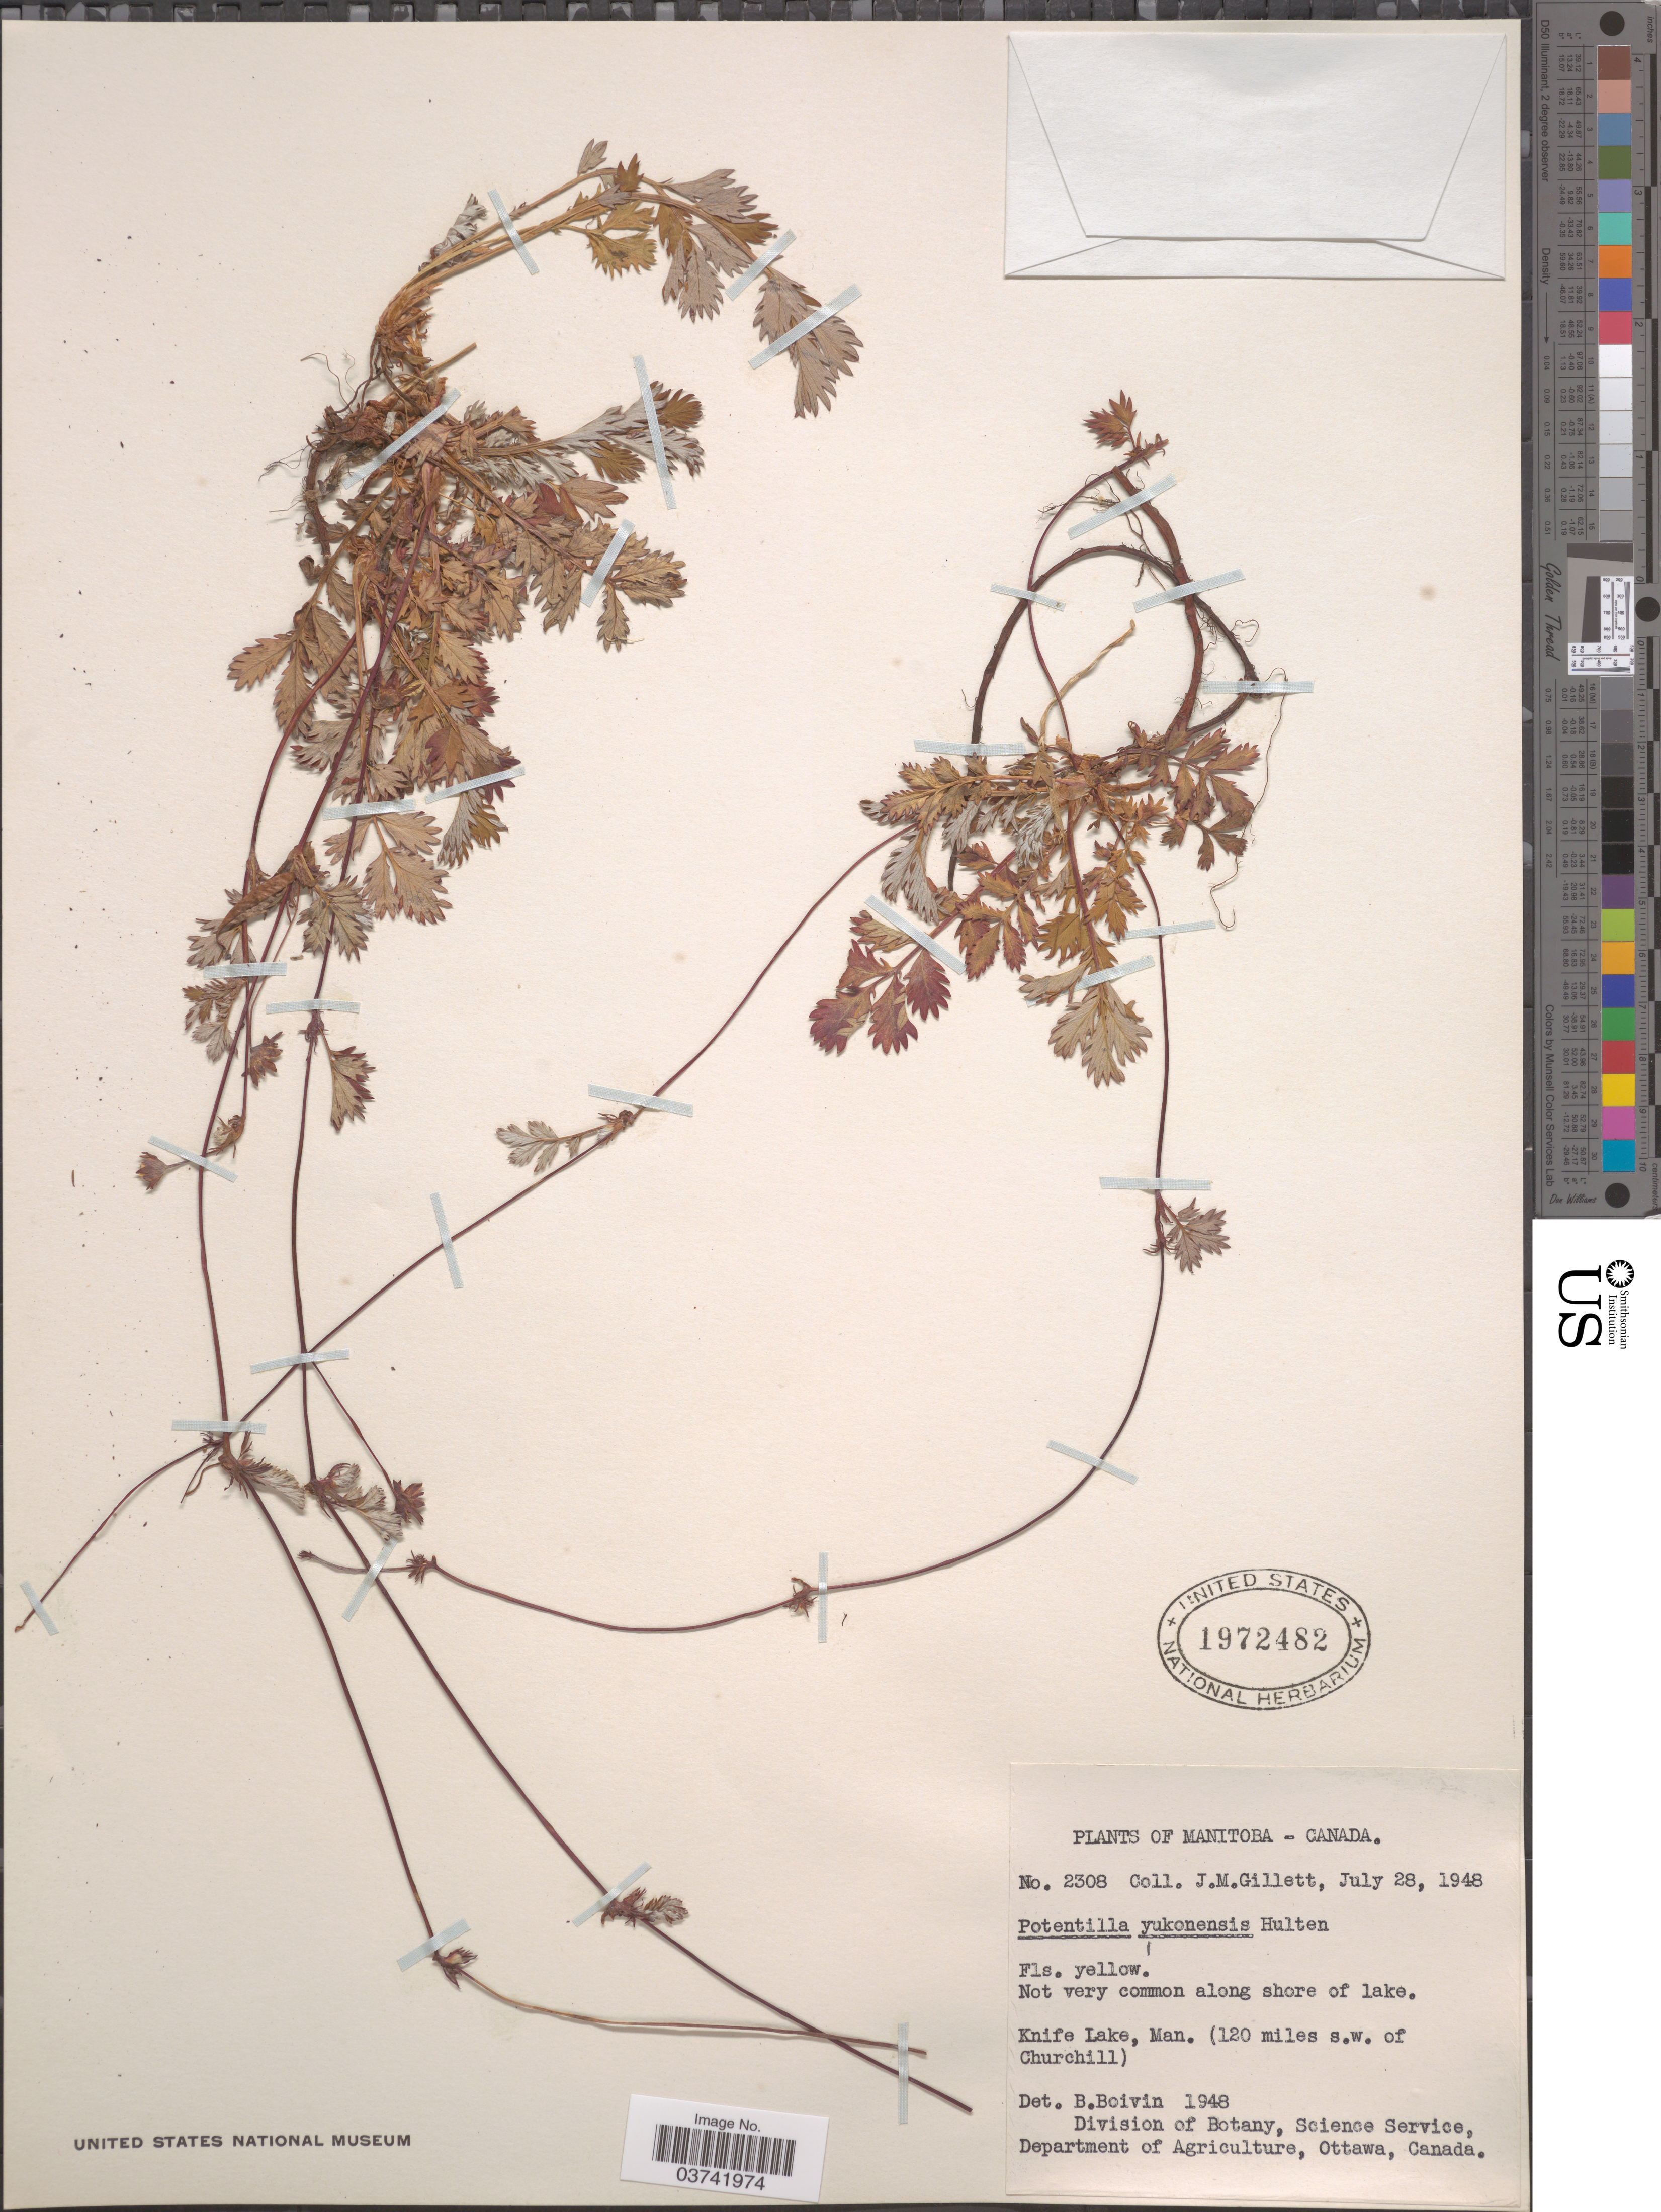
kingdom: Plantae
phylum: Tracheophyta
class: Magnoliopsida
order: Rosales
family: Rosaceae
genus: Potentilla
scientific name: Potentilla yukonensis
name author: Hultén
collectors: J. M. Gillett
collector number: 2308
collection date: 1948-07-28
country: Canada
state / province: Manitoba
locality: Knife Lake (120 miles s.w. of Churchill).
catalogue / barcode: US 1972482